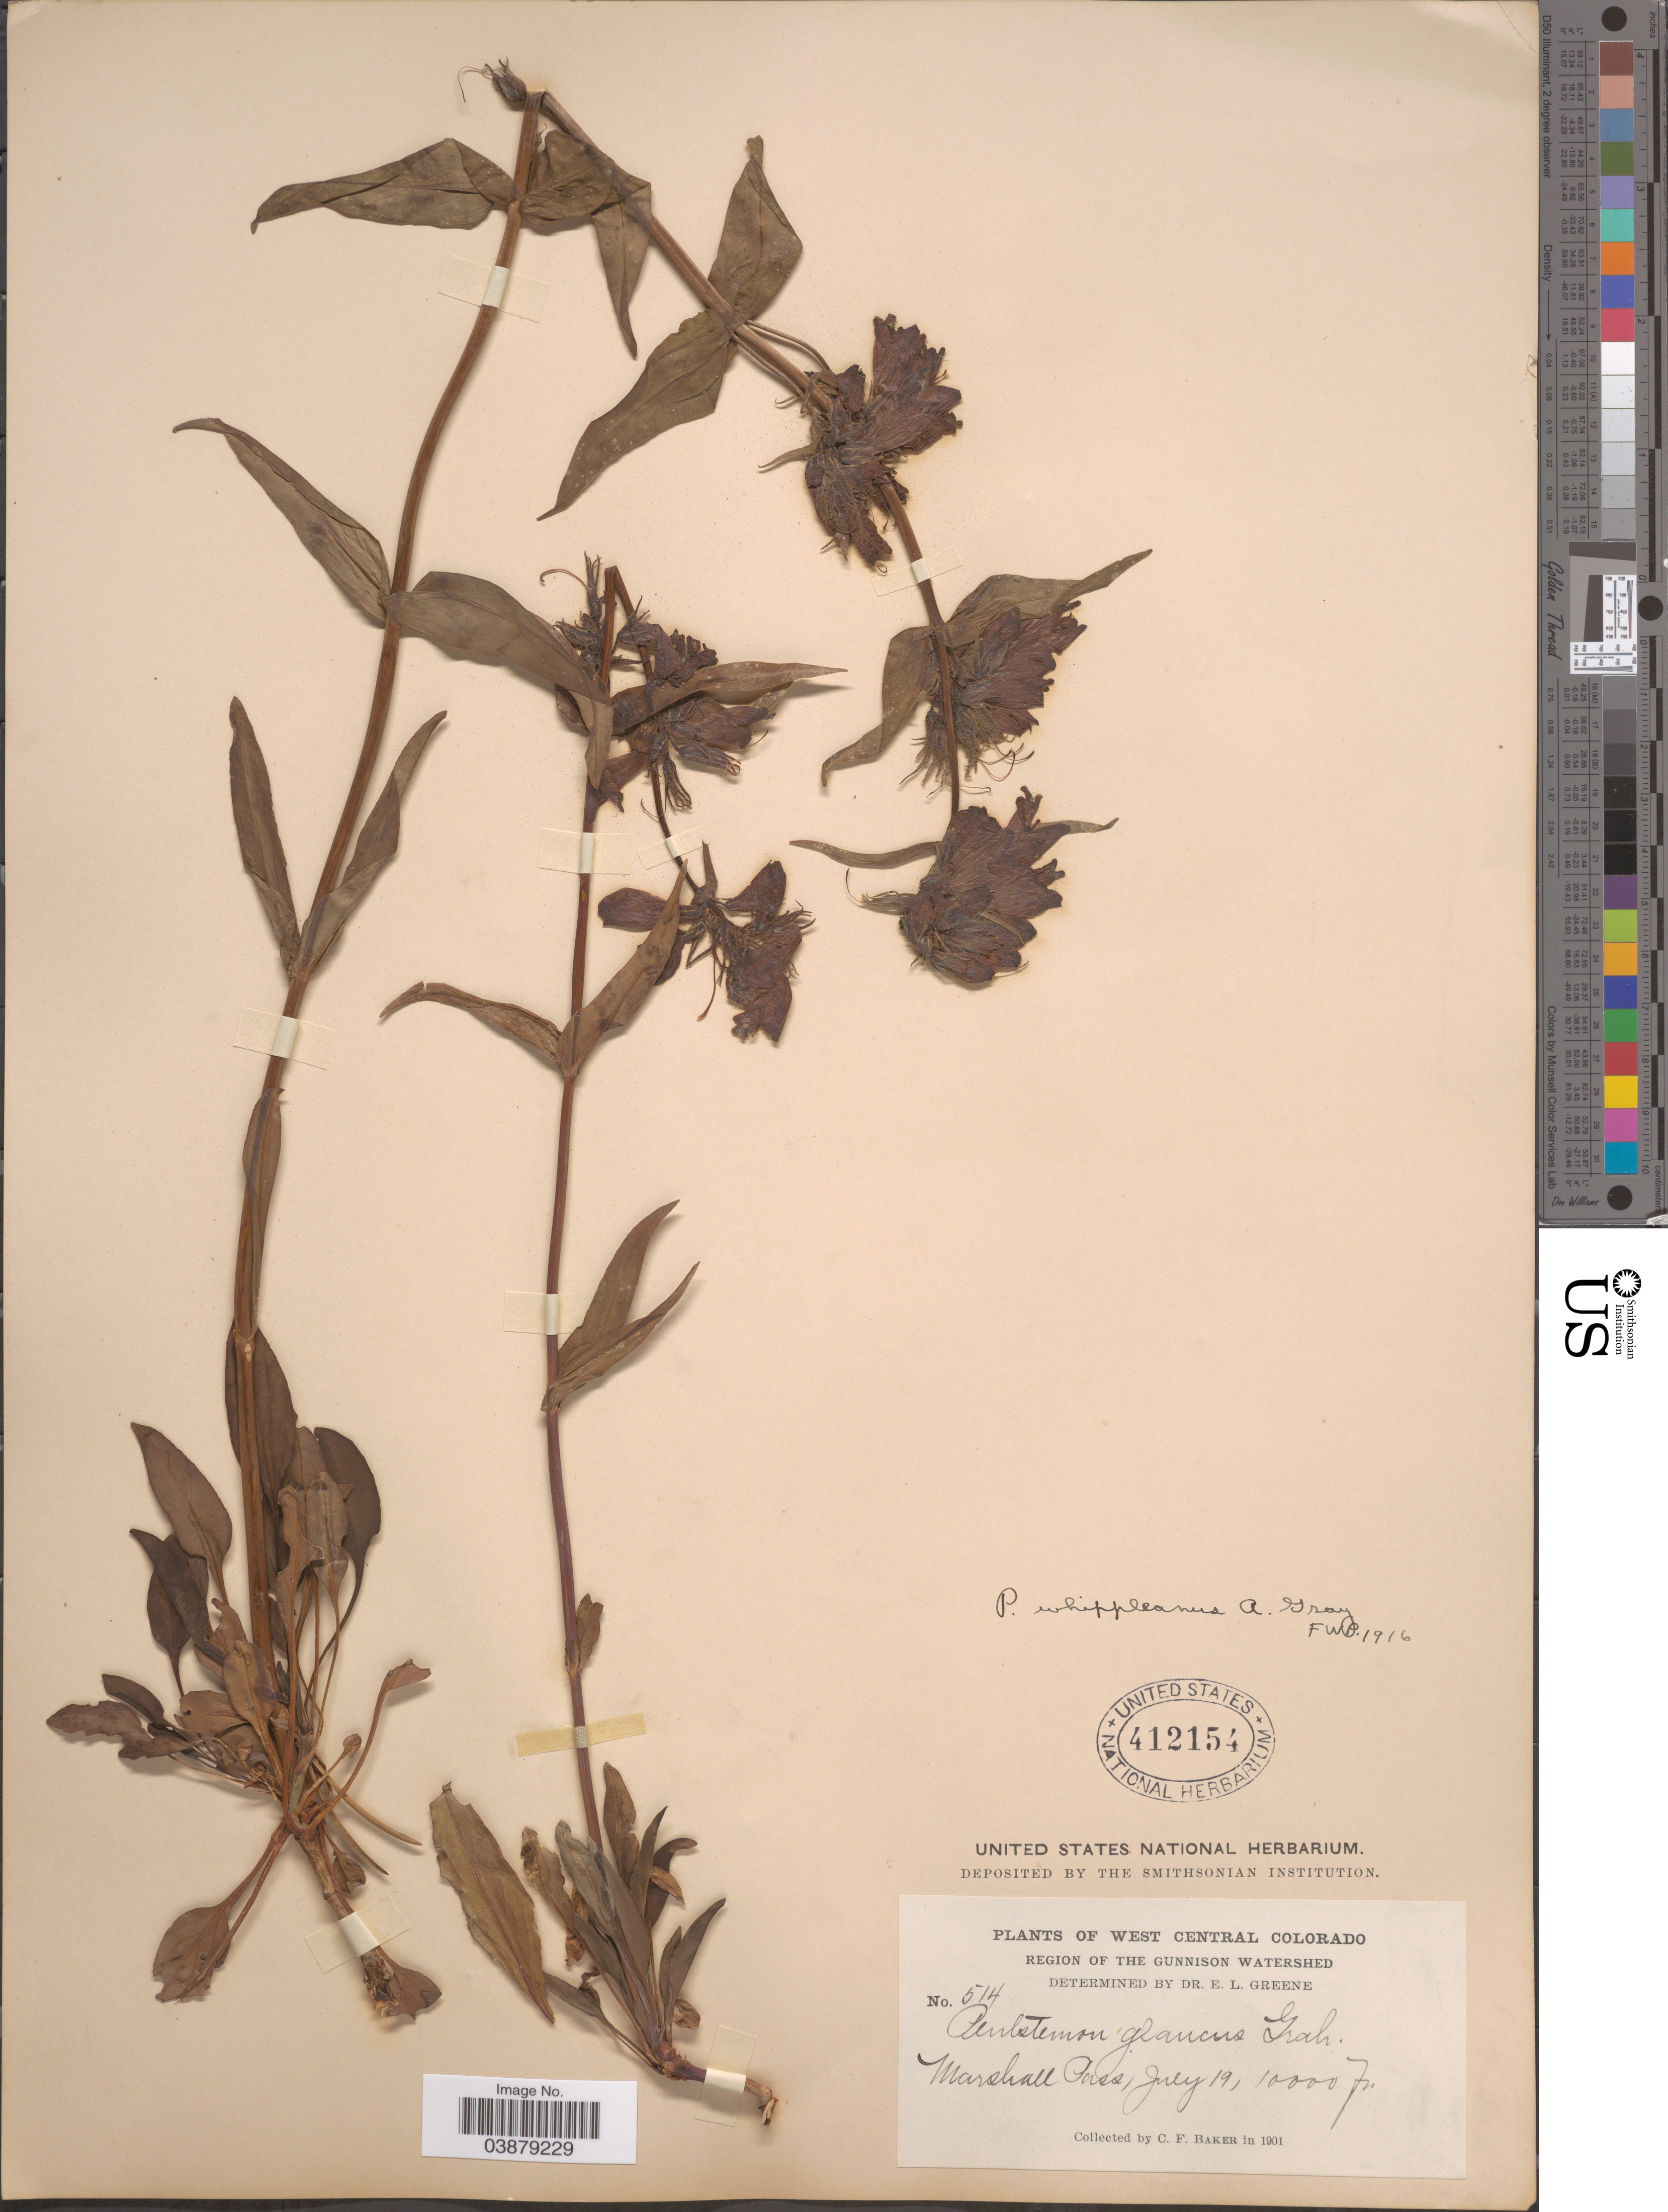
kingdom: Plantae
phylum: Tracheophyta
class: Magnoliopsida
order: Lamiales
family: Plantaginaceae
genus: Penstemon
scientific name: Penstemon whippleanus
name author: A. Gray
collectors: C. F. Baker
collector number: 514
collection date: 1901-07-19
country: United States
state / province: Colorado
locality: West Central Colorado. Region of The Gunnison Watershed. Marshall Pass.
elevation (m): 3048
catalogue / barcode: US 412154